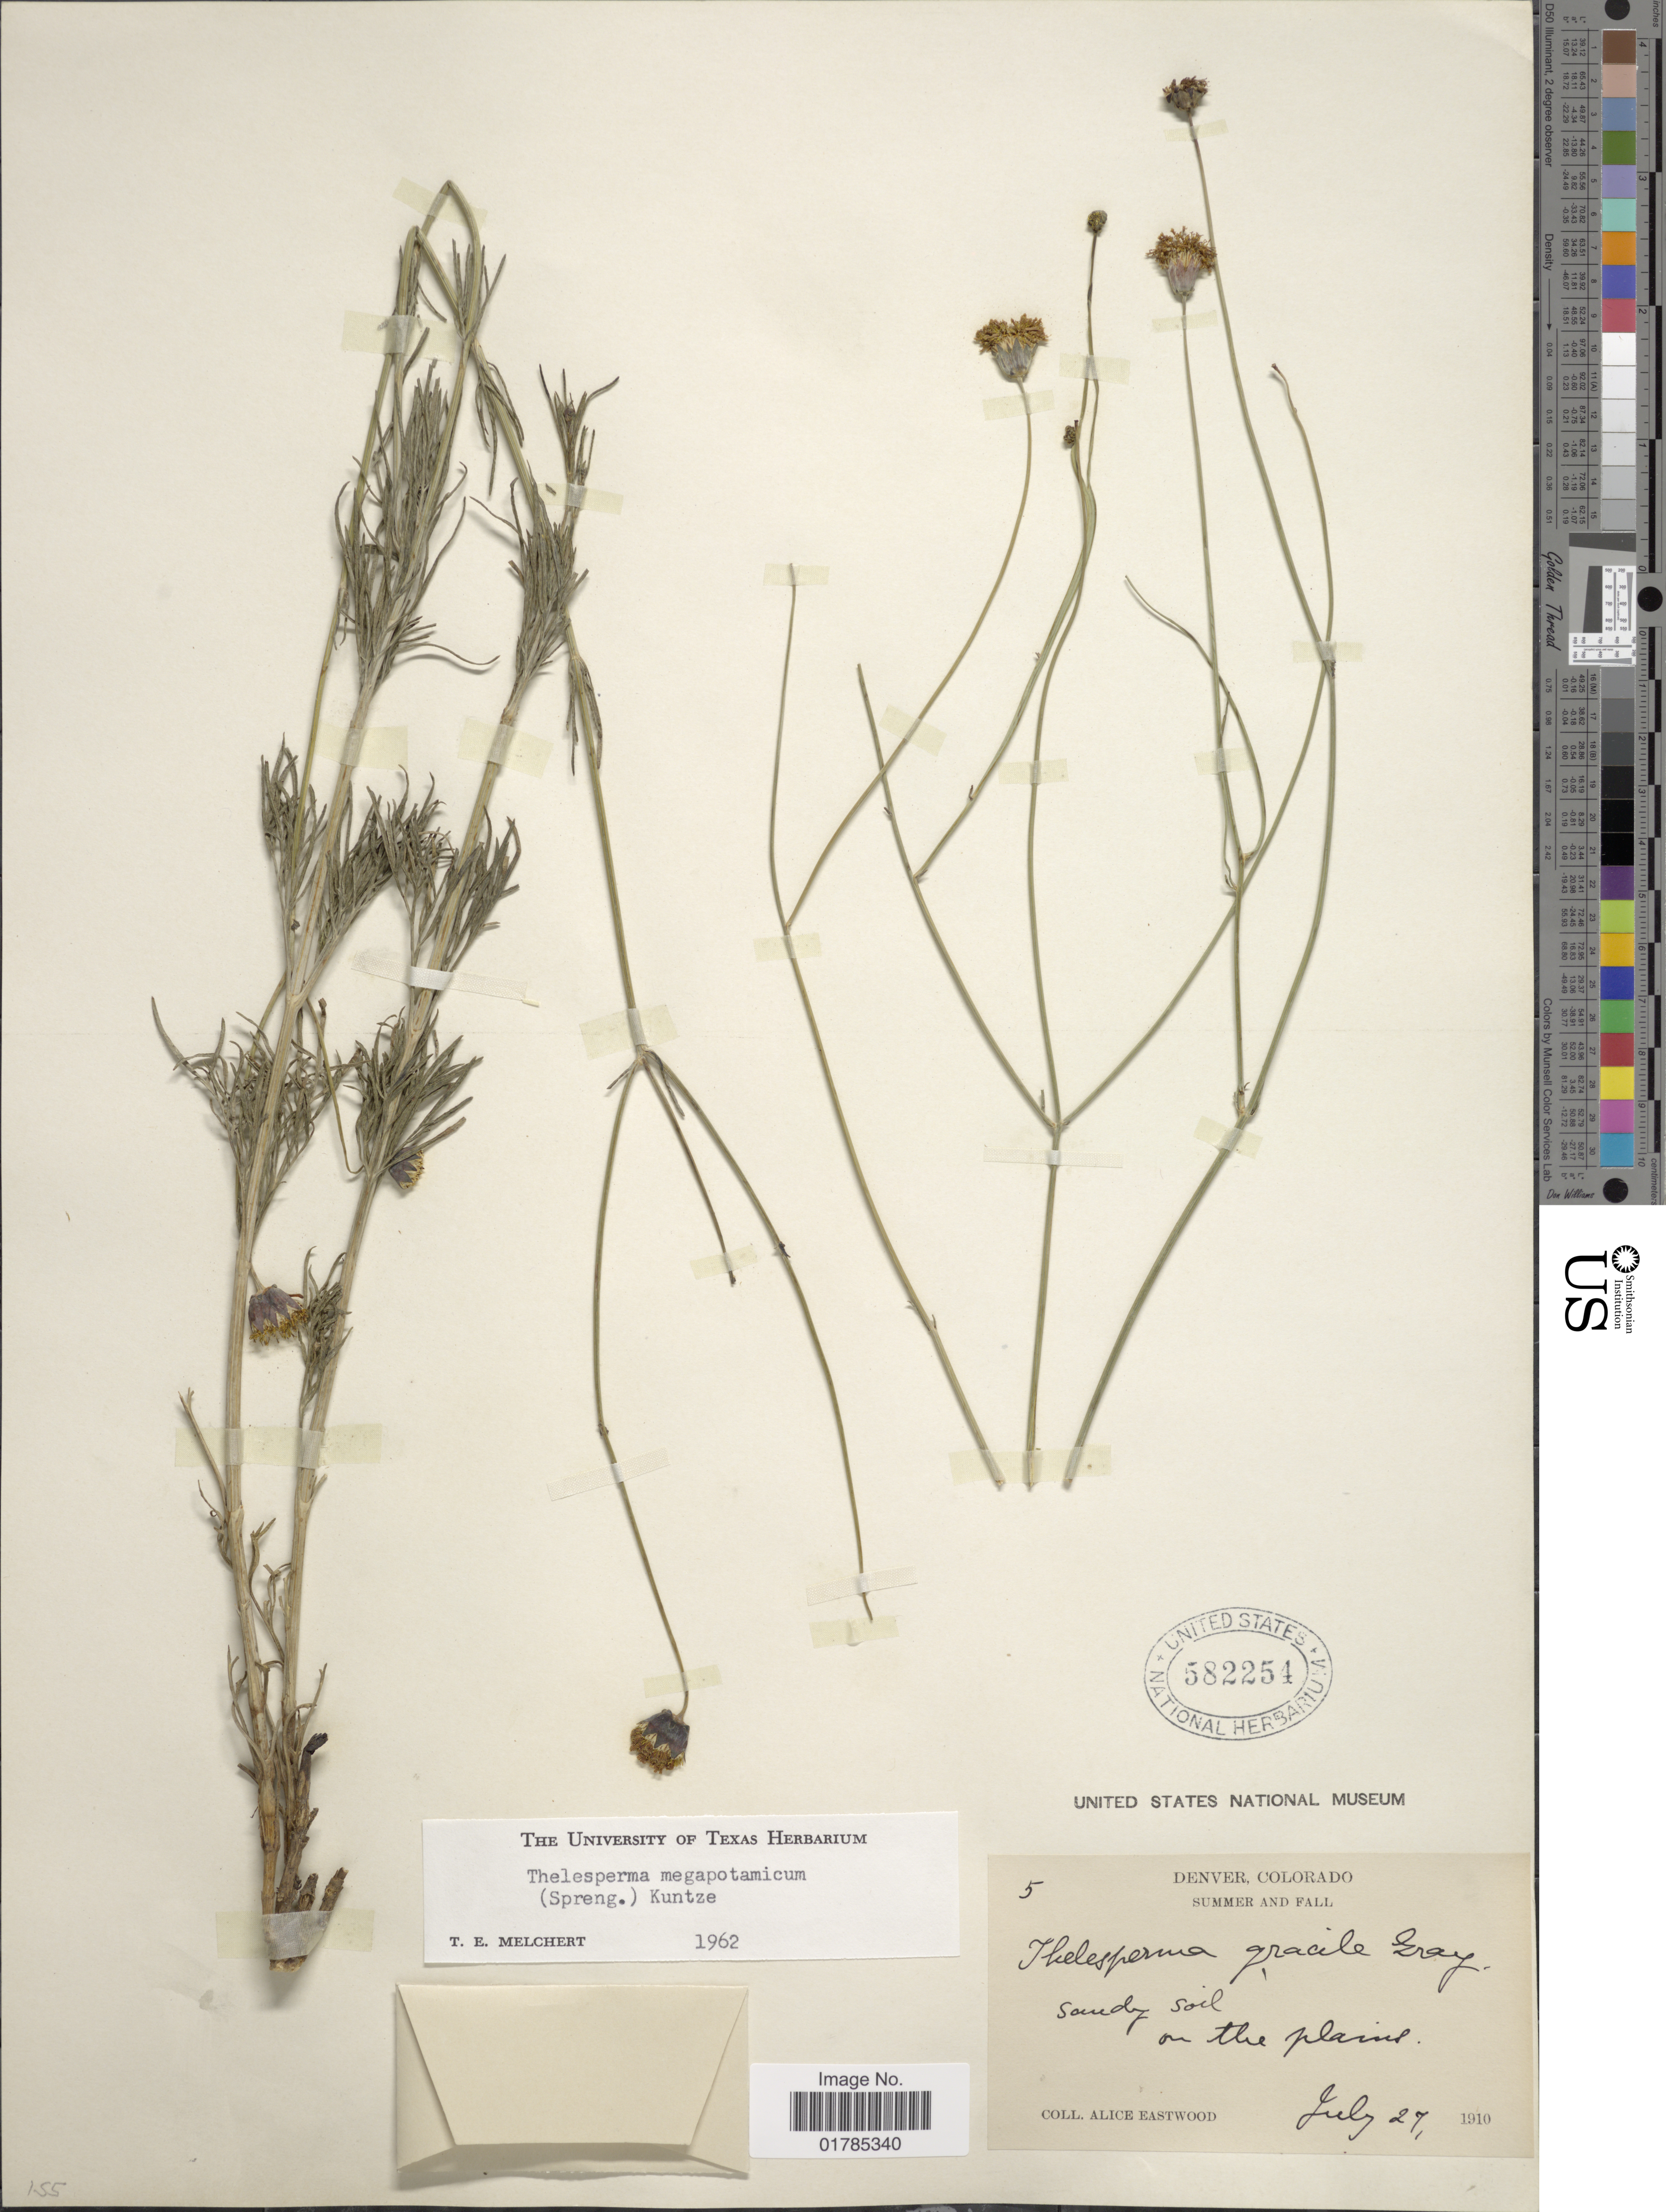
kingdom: Plantae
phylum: Tracheophyta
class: Magnoliopsida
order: Asterales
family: Asteraceae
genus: Thelesperma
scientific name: Thelesperma megapotamicum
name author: (Spreng.) Herter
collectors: A. Eastwood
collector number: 5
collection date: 1910-07-27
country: United States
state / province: Colorado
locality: Denver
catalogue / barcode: US 582254